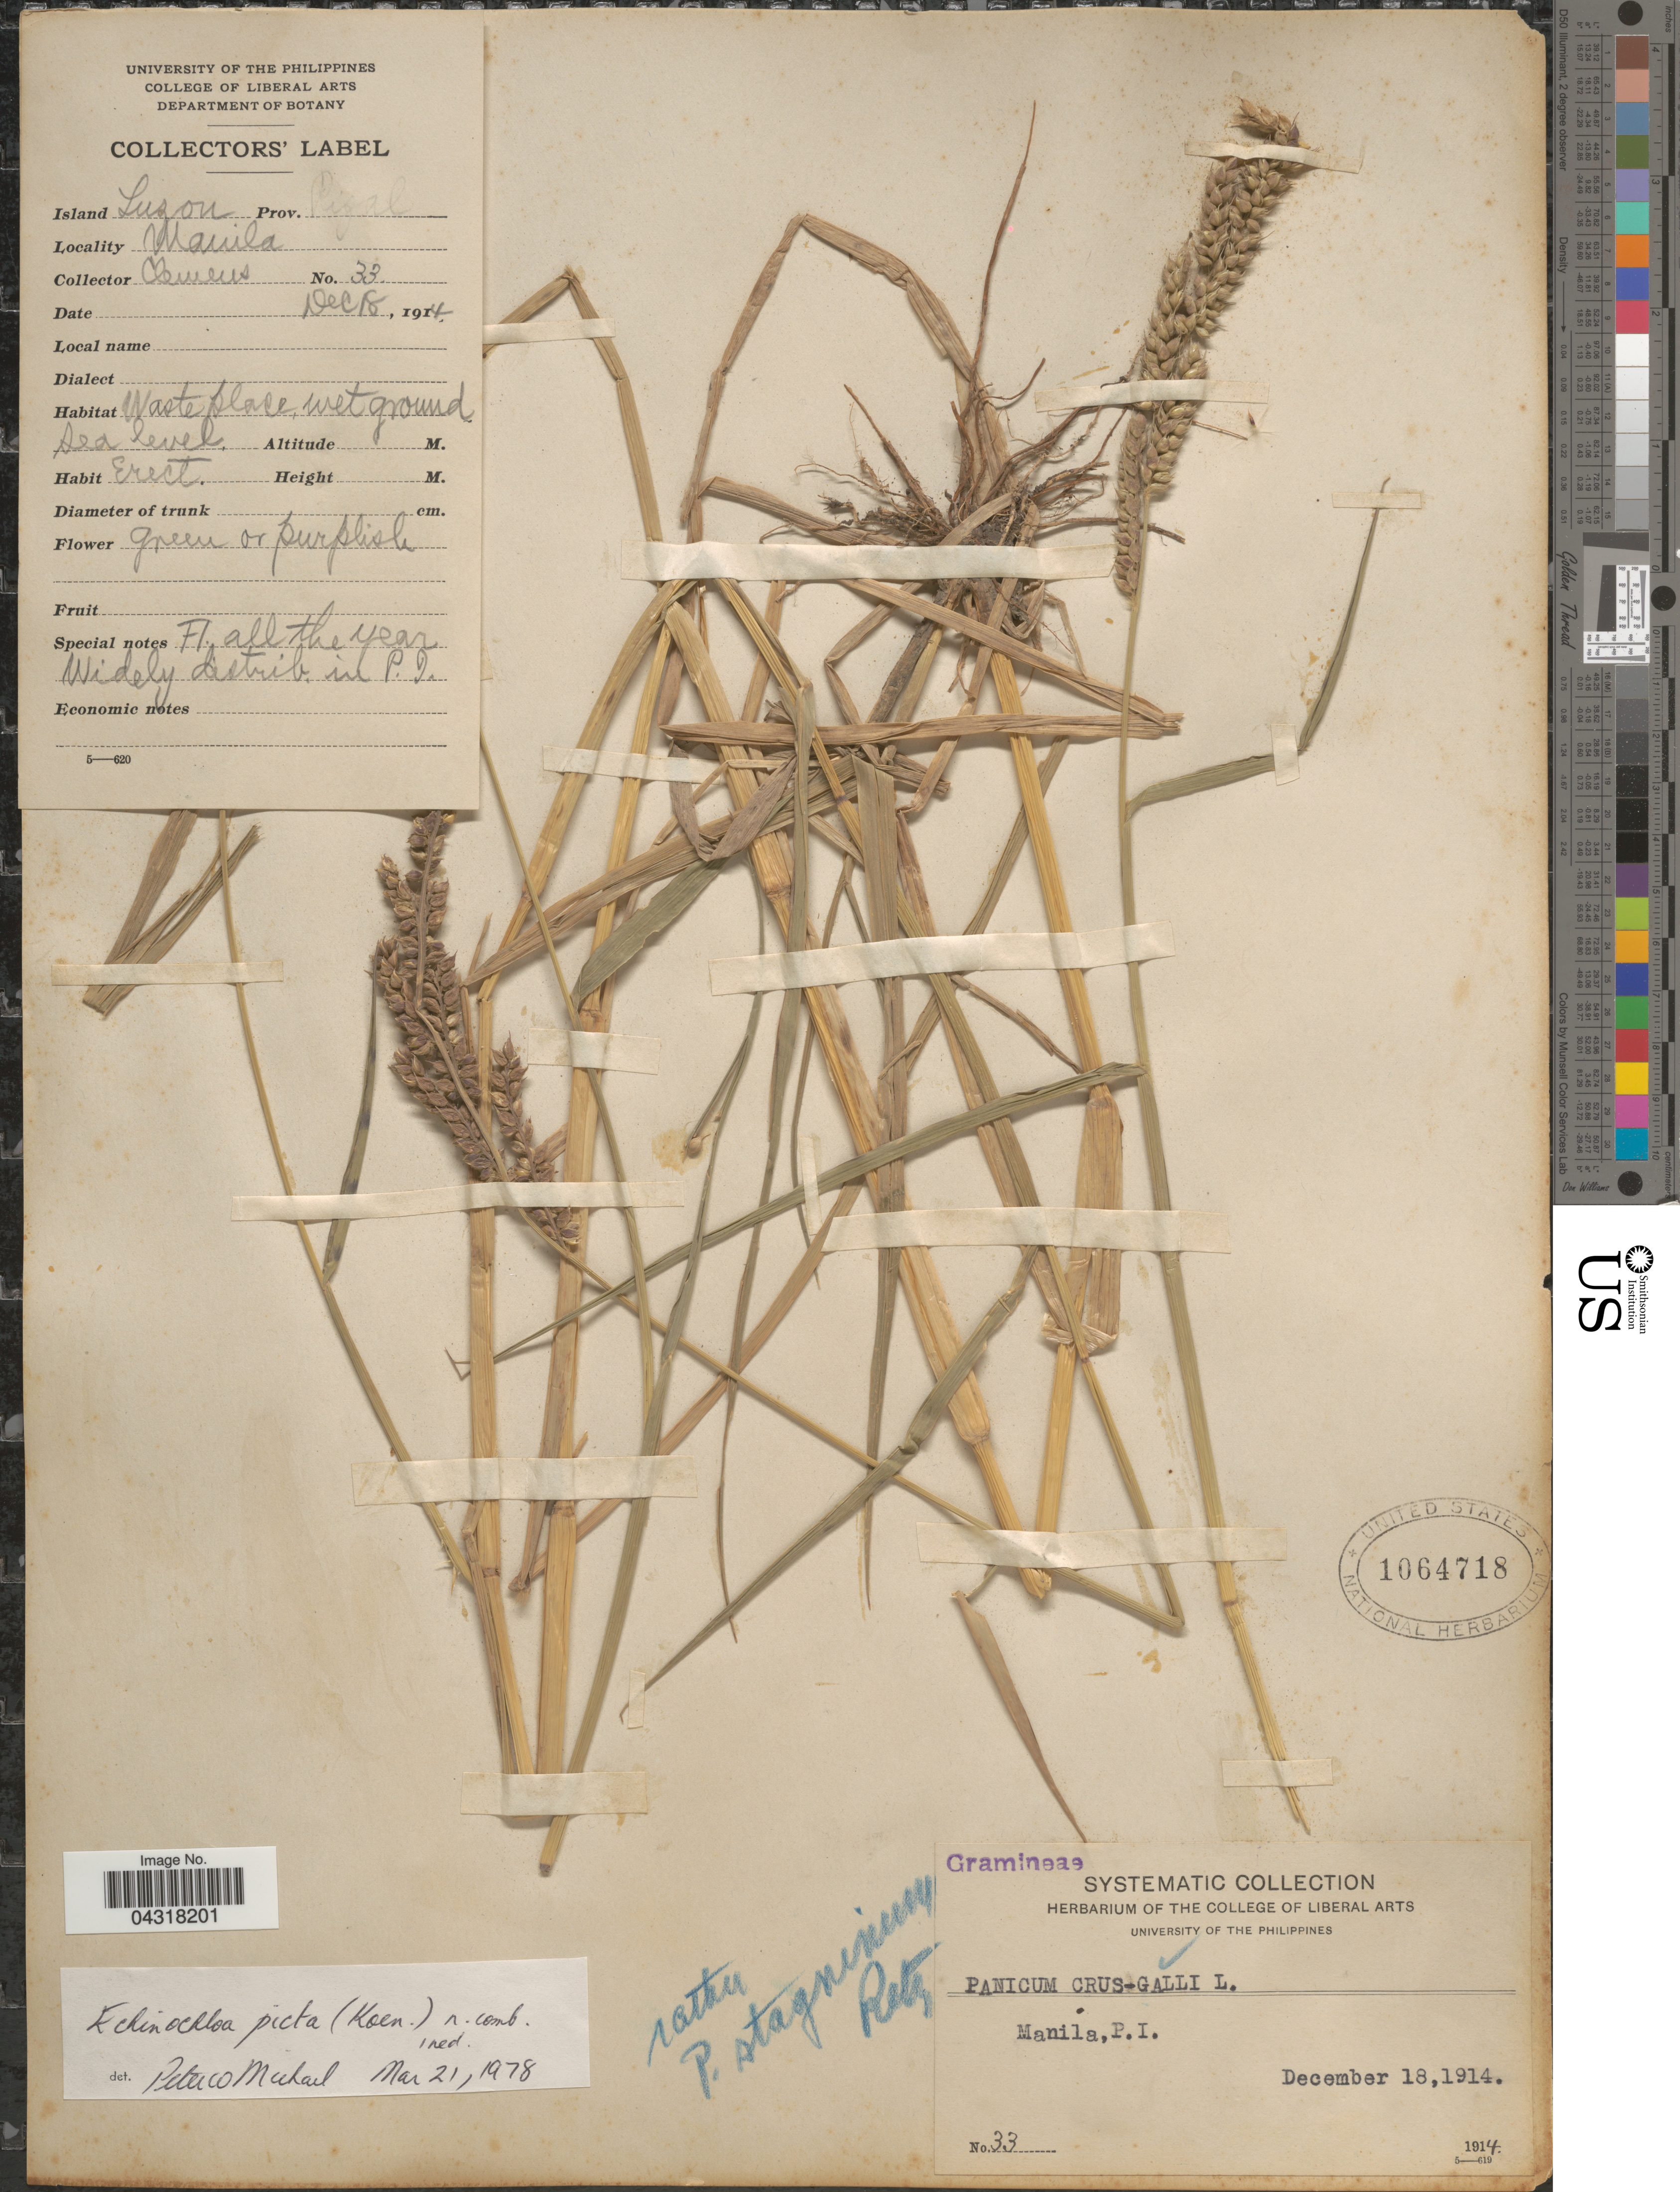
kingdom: Plantae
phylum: Tracheophyta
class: Liliopsida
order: Poales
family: Poaceae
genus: Echinochloa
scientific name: Echinochloa picta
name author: (K.D. Koenig) Michael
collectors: -. Clemens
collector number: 33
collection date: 1914-12-18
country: Philippines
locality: Island Luzon. Prov. Rizal. Manila, P.I.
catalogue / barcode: US 1064718